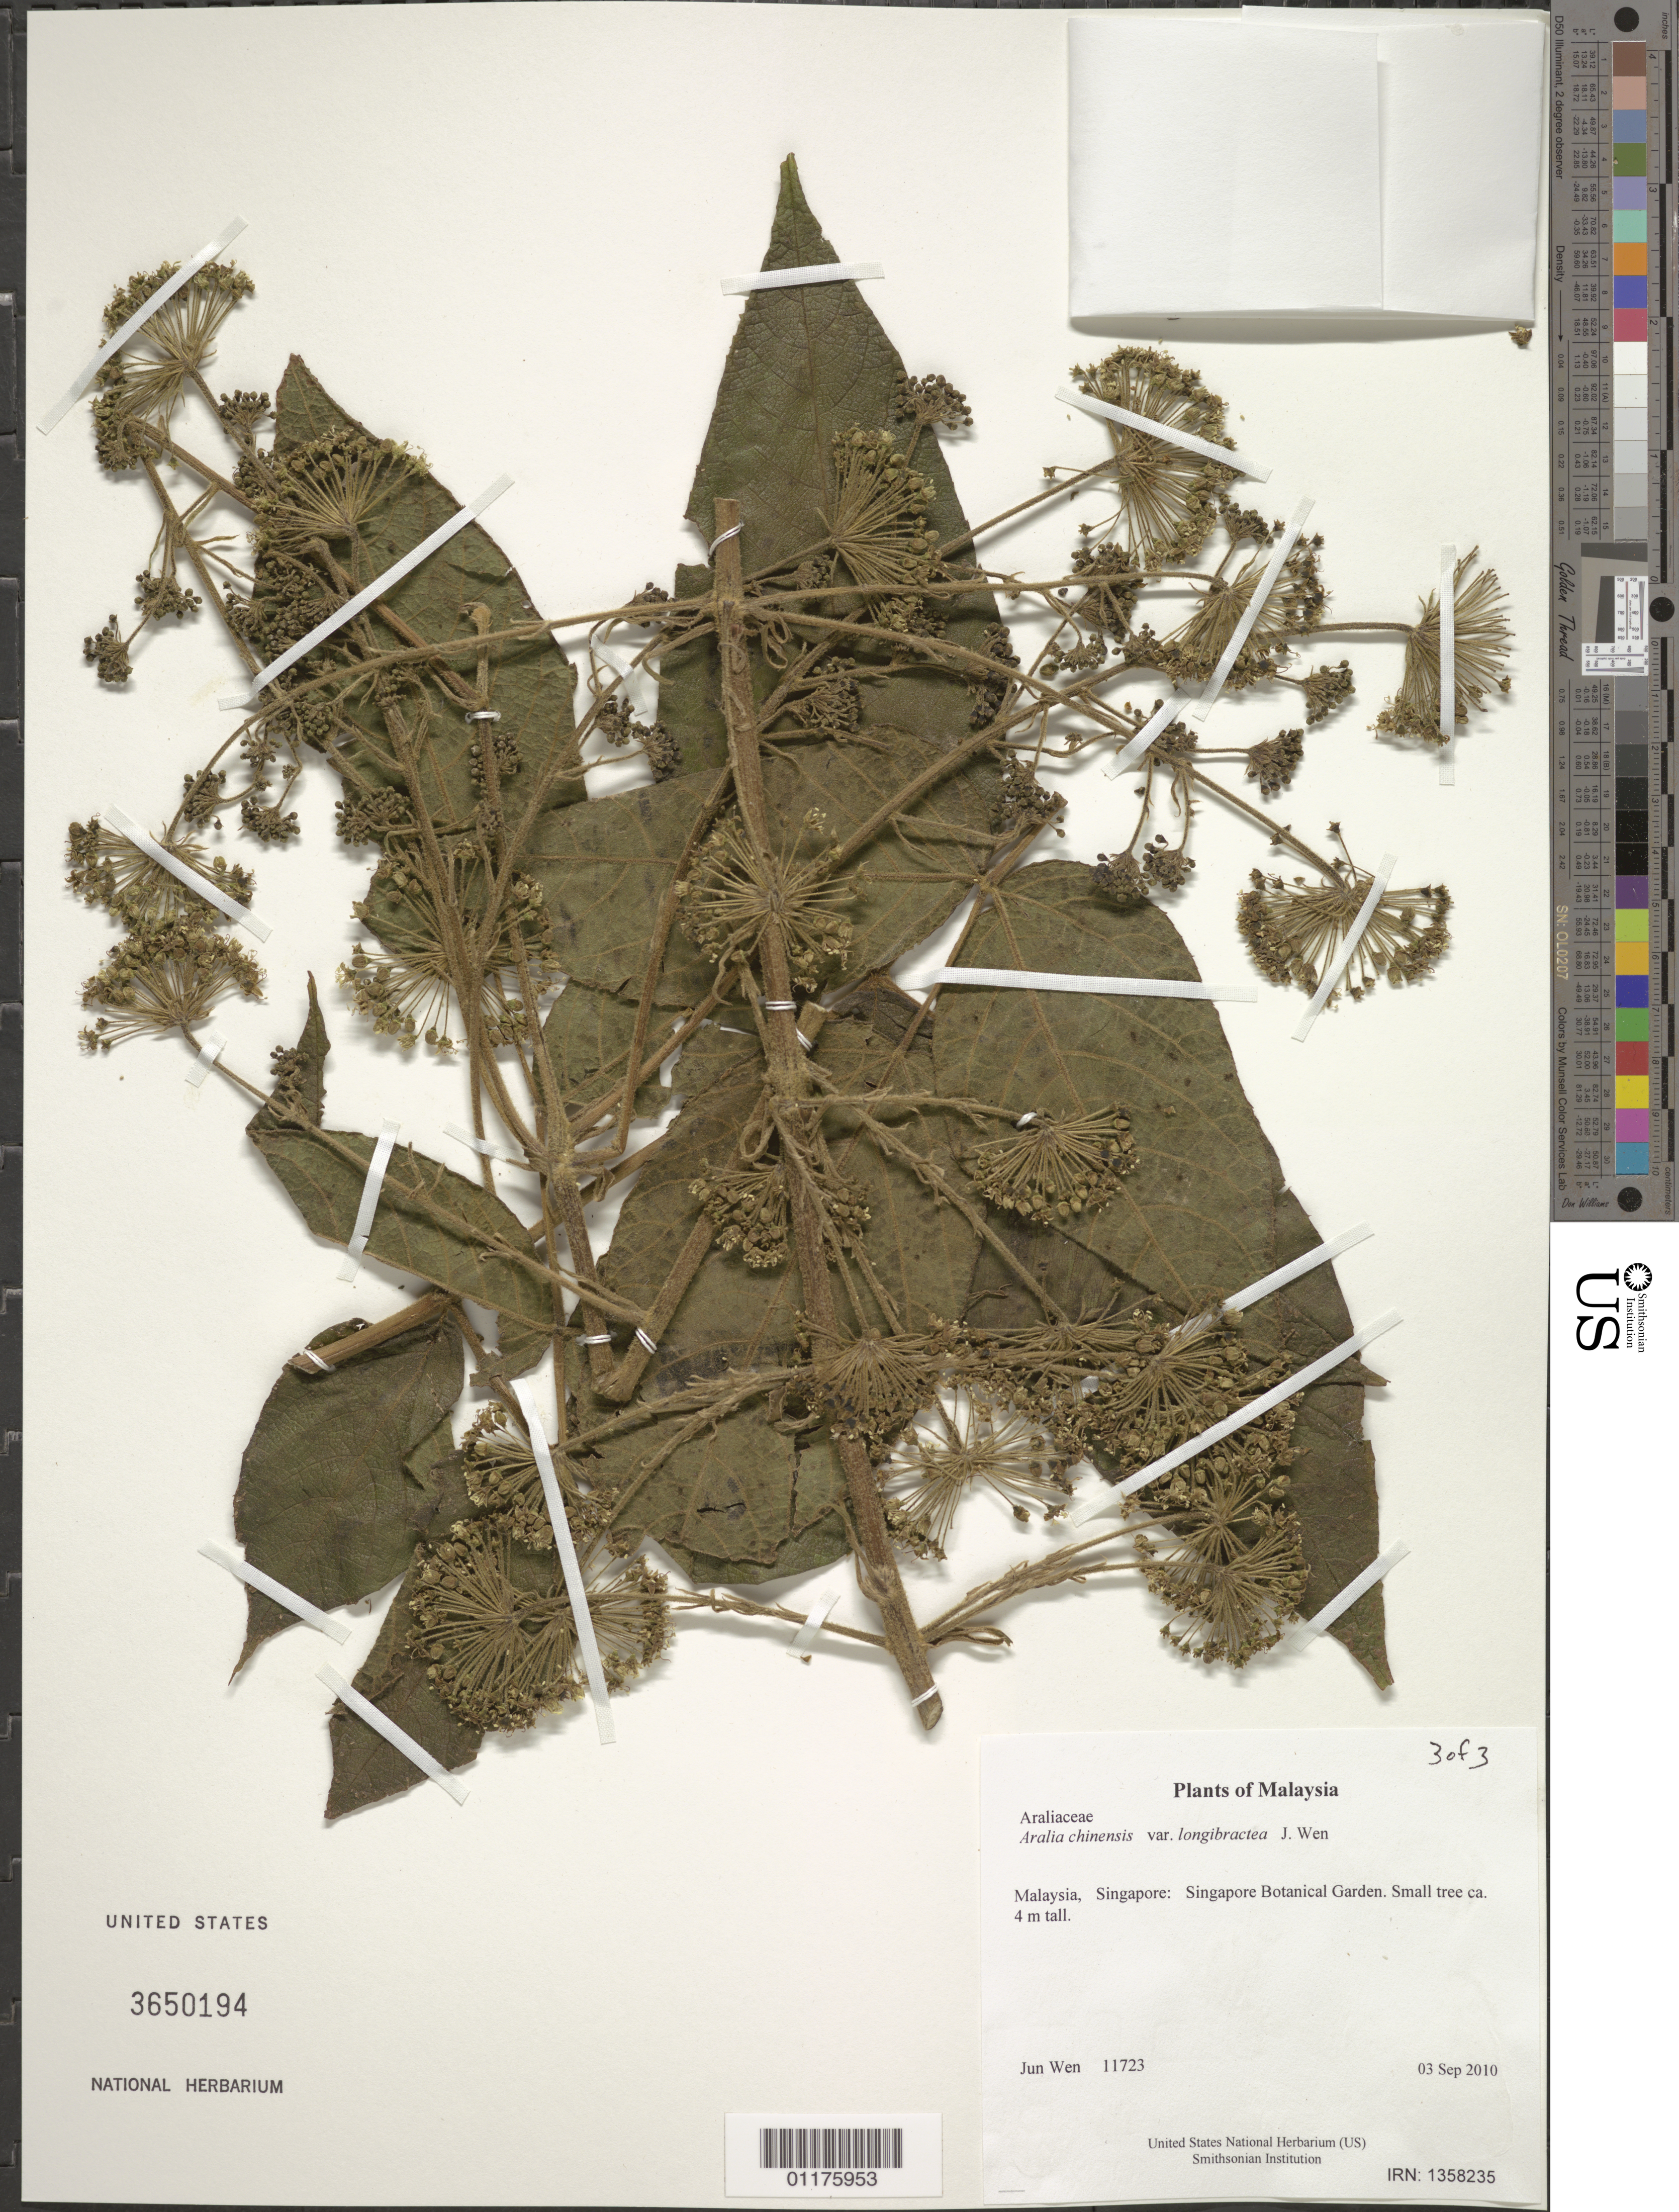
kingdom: Plantae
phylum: Tracheophyta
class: Magnoliopsida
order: Apiales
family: Araliaceae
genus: Aralia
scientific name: Aralia chinensis var. longibractea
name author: J. Wen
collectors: J. Wen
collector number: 11723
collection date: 2010-09-03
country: Malaysia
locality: Singapore: Singapore Botanical Garden.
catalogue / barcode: US 3650194